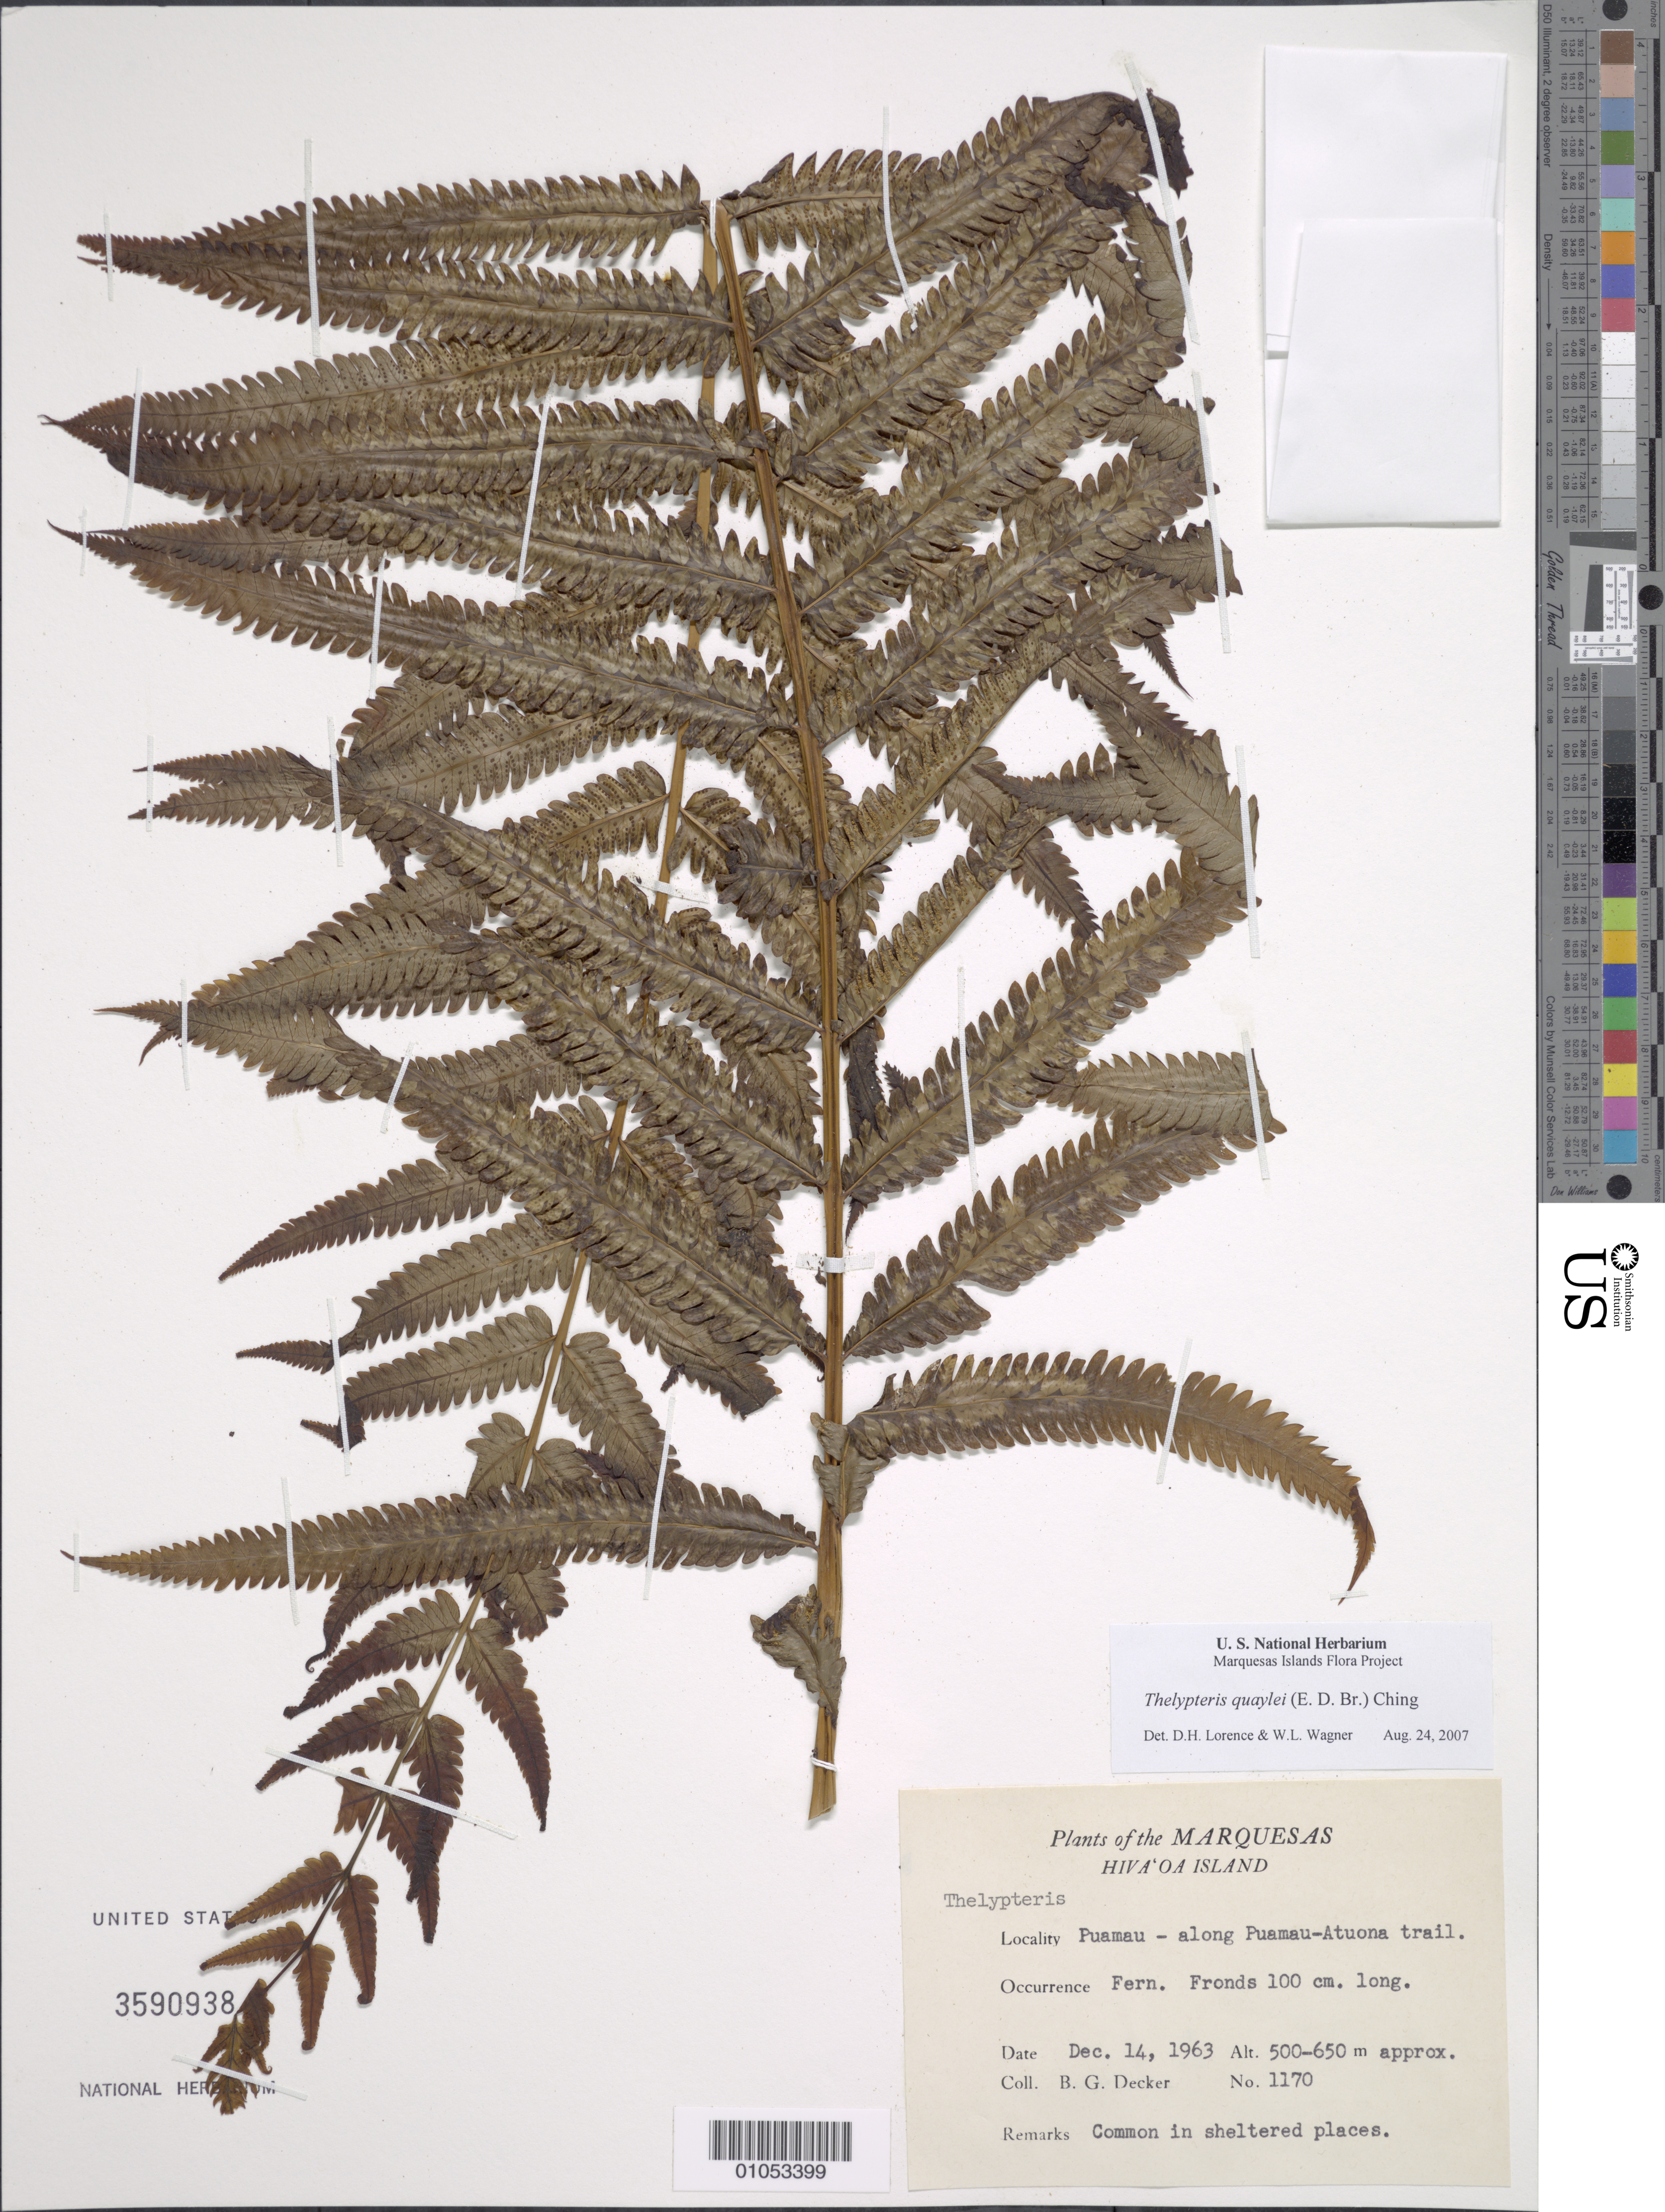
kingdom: Plantae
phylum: Tracheophyta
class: Polypodiopsida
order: Polypodiales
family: Thelypteridaceae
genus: Pneumatopteris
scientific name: Pneumatopteris florencei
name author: (A.R. Sm. & Lorence) A.R. Sm. & Lorence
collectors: B. G. Decker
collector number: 1170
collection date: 1963-12-14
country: French Polynesia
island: Hiva Oa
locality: Puamau, along Puamau-Atuona trail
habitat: Common in sheltered places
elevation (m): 500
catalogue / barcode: US 3590938